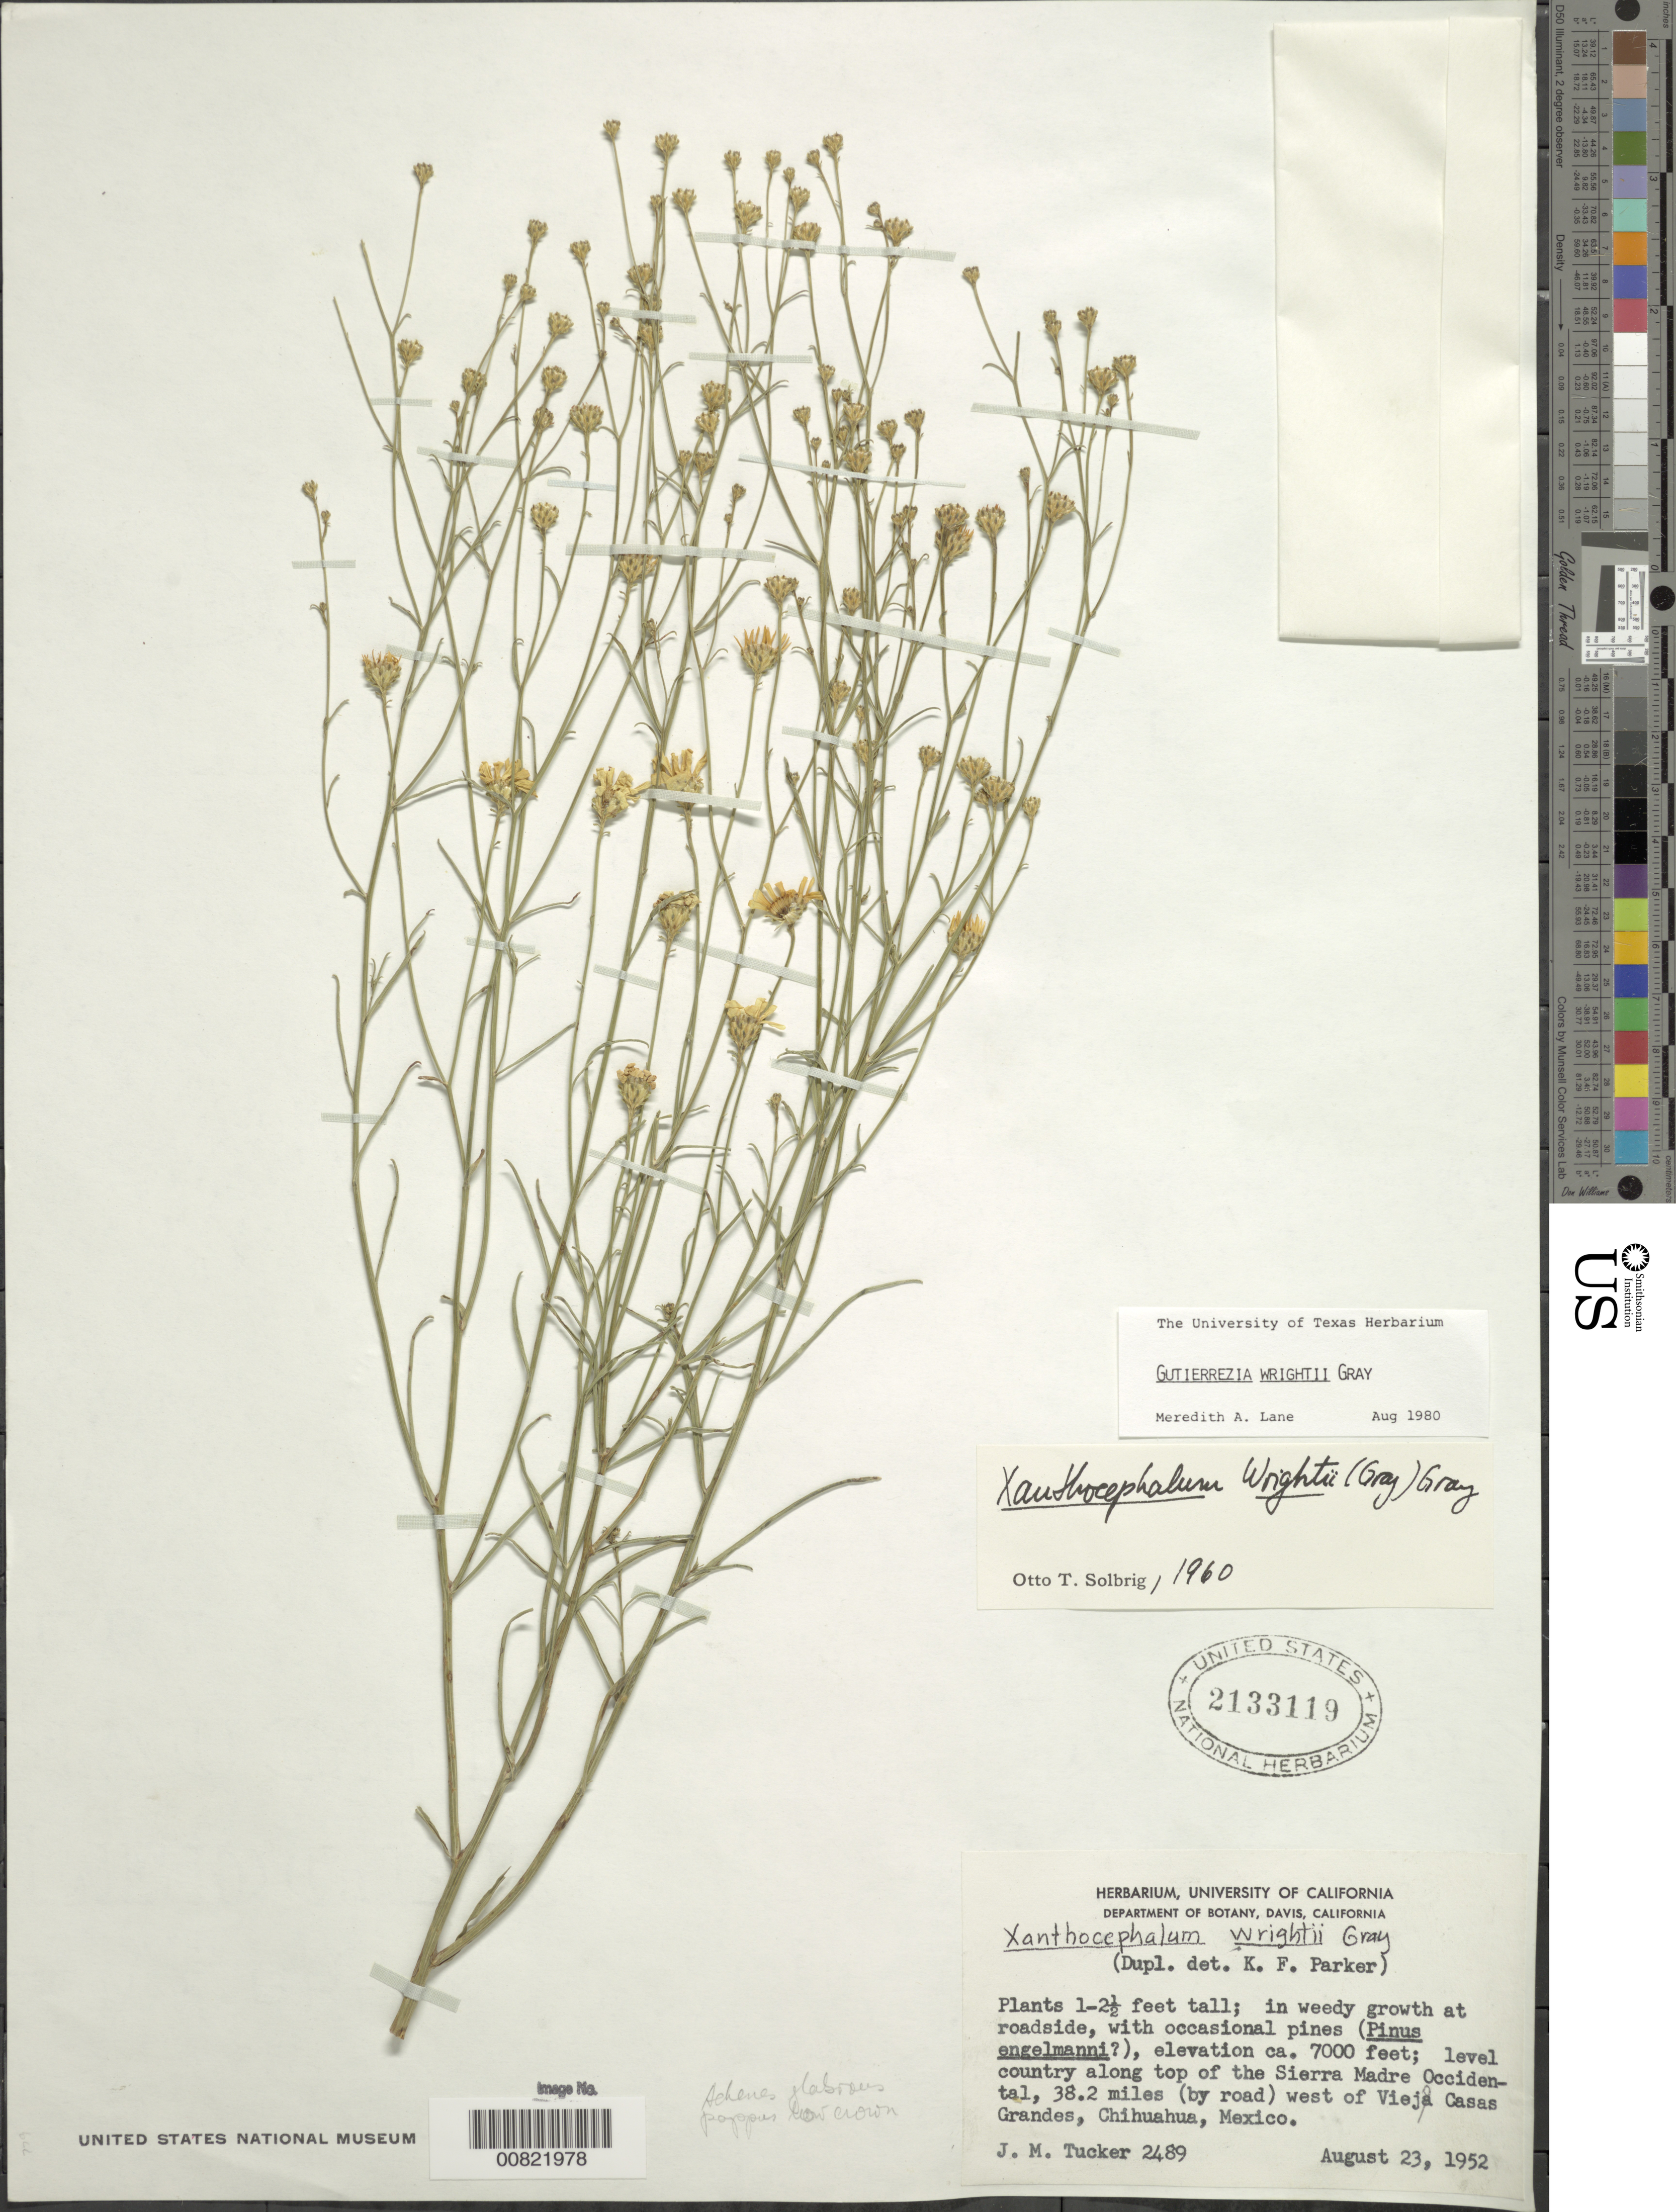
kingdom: Plantae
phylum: Tracheophyta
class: Magnoliopsida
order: Asterales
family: Asteraceae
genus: Gutierrezia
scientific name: Gutierrezia wrightii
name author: A. Gray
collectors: J. M. Tucker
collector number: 2489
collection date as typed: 23 Aug 1952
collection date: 1952-08-23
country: Mexico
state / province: Chihuahua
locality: Level country along top of the Sierra Madre Occidental, 38.2 miles (by road) west of Viejo Casas Grandes, Chihuahua.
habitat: In weedy growth at roadside, with occasional pines (Pinus engelmanni?).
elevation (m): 2134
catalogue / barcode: US 2133119